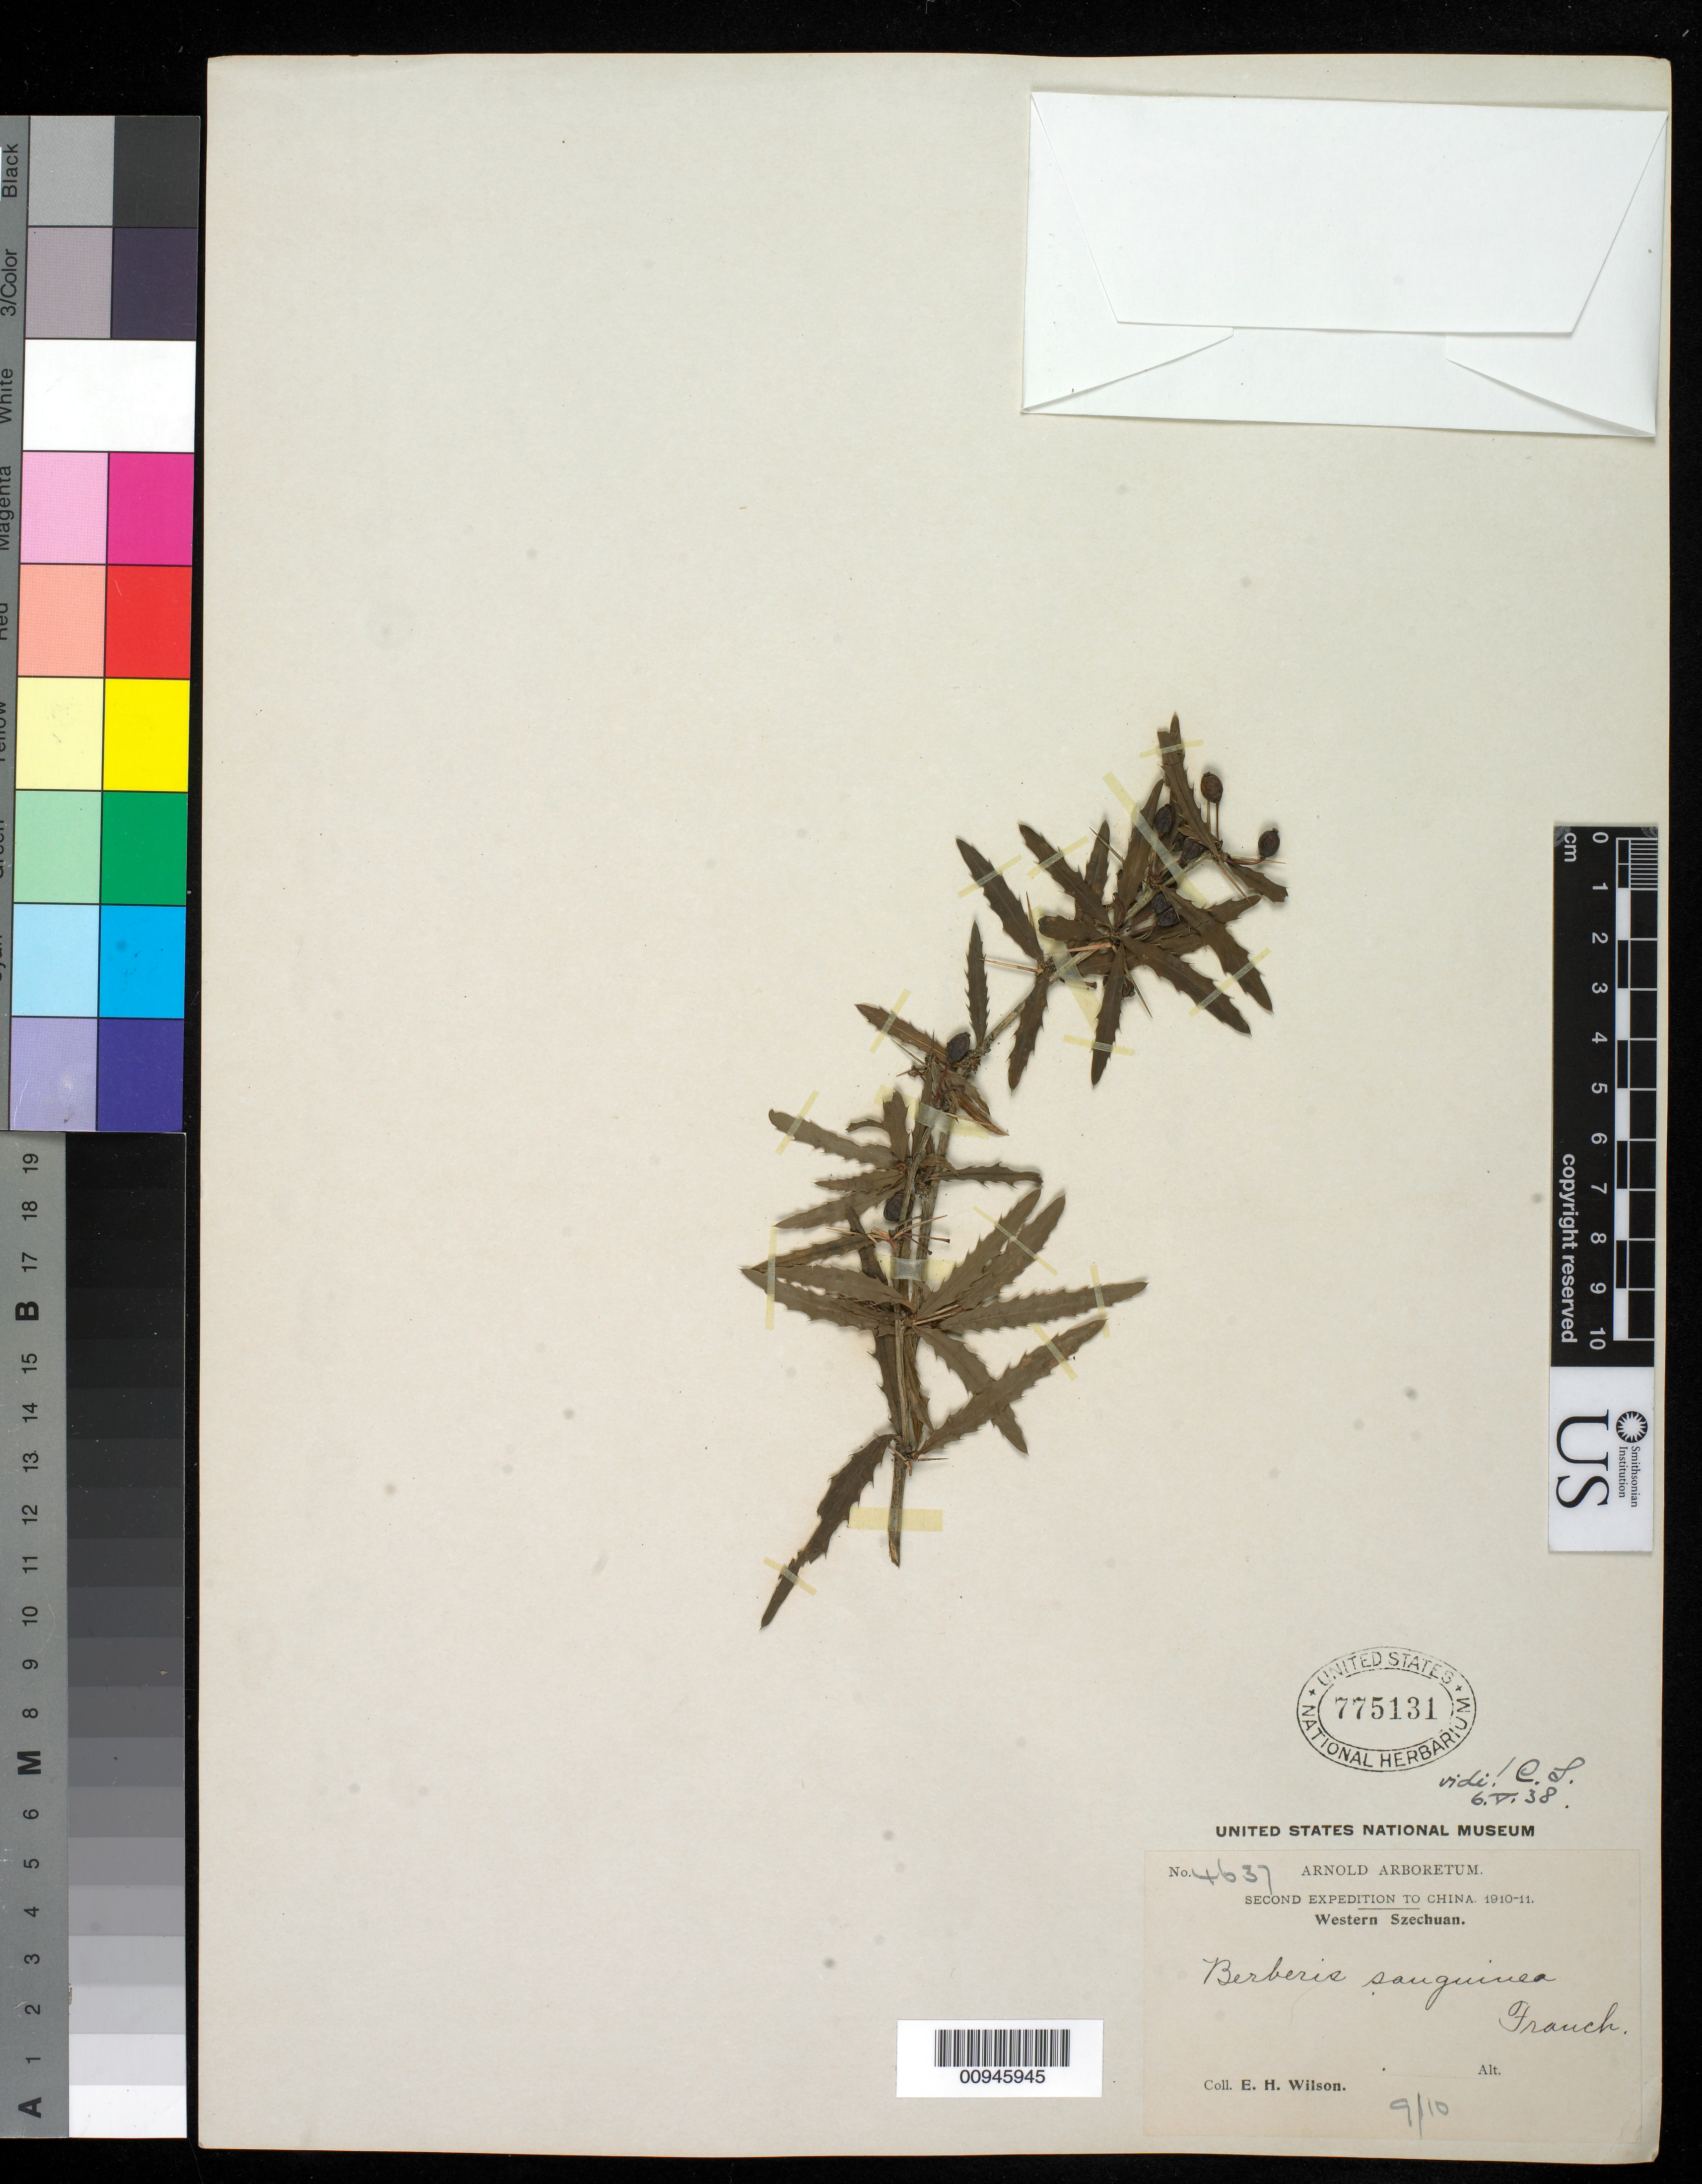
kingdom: Plantae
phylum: Tracheophyta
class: Magnoliopsida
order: Ranunculales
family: Berberidaceae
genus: Berberis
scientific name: Berberis sanguinea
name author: Frauck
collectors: E. H. Wilson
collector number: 4637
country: China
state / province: Sichuan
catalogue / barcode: US 775131